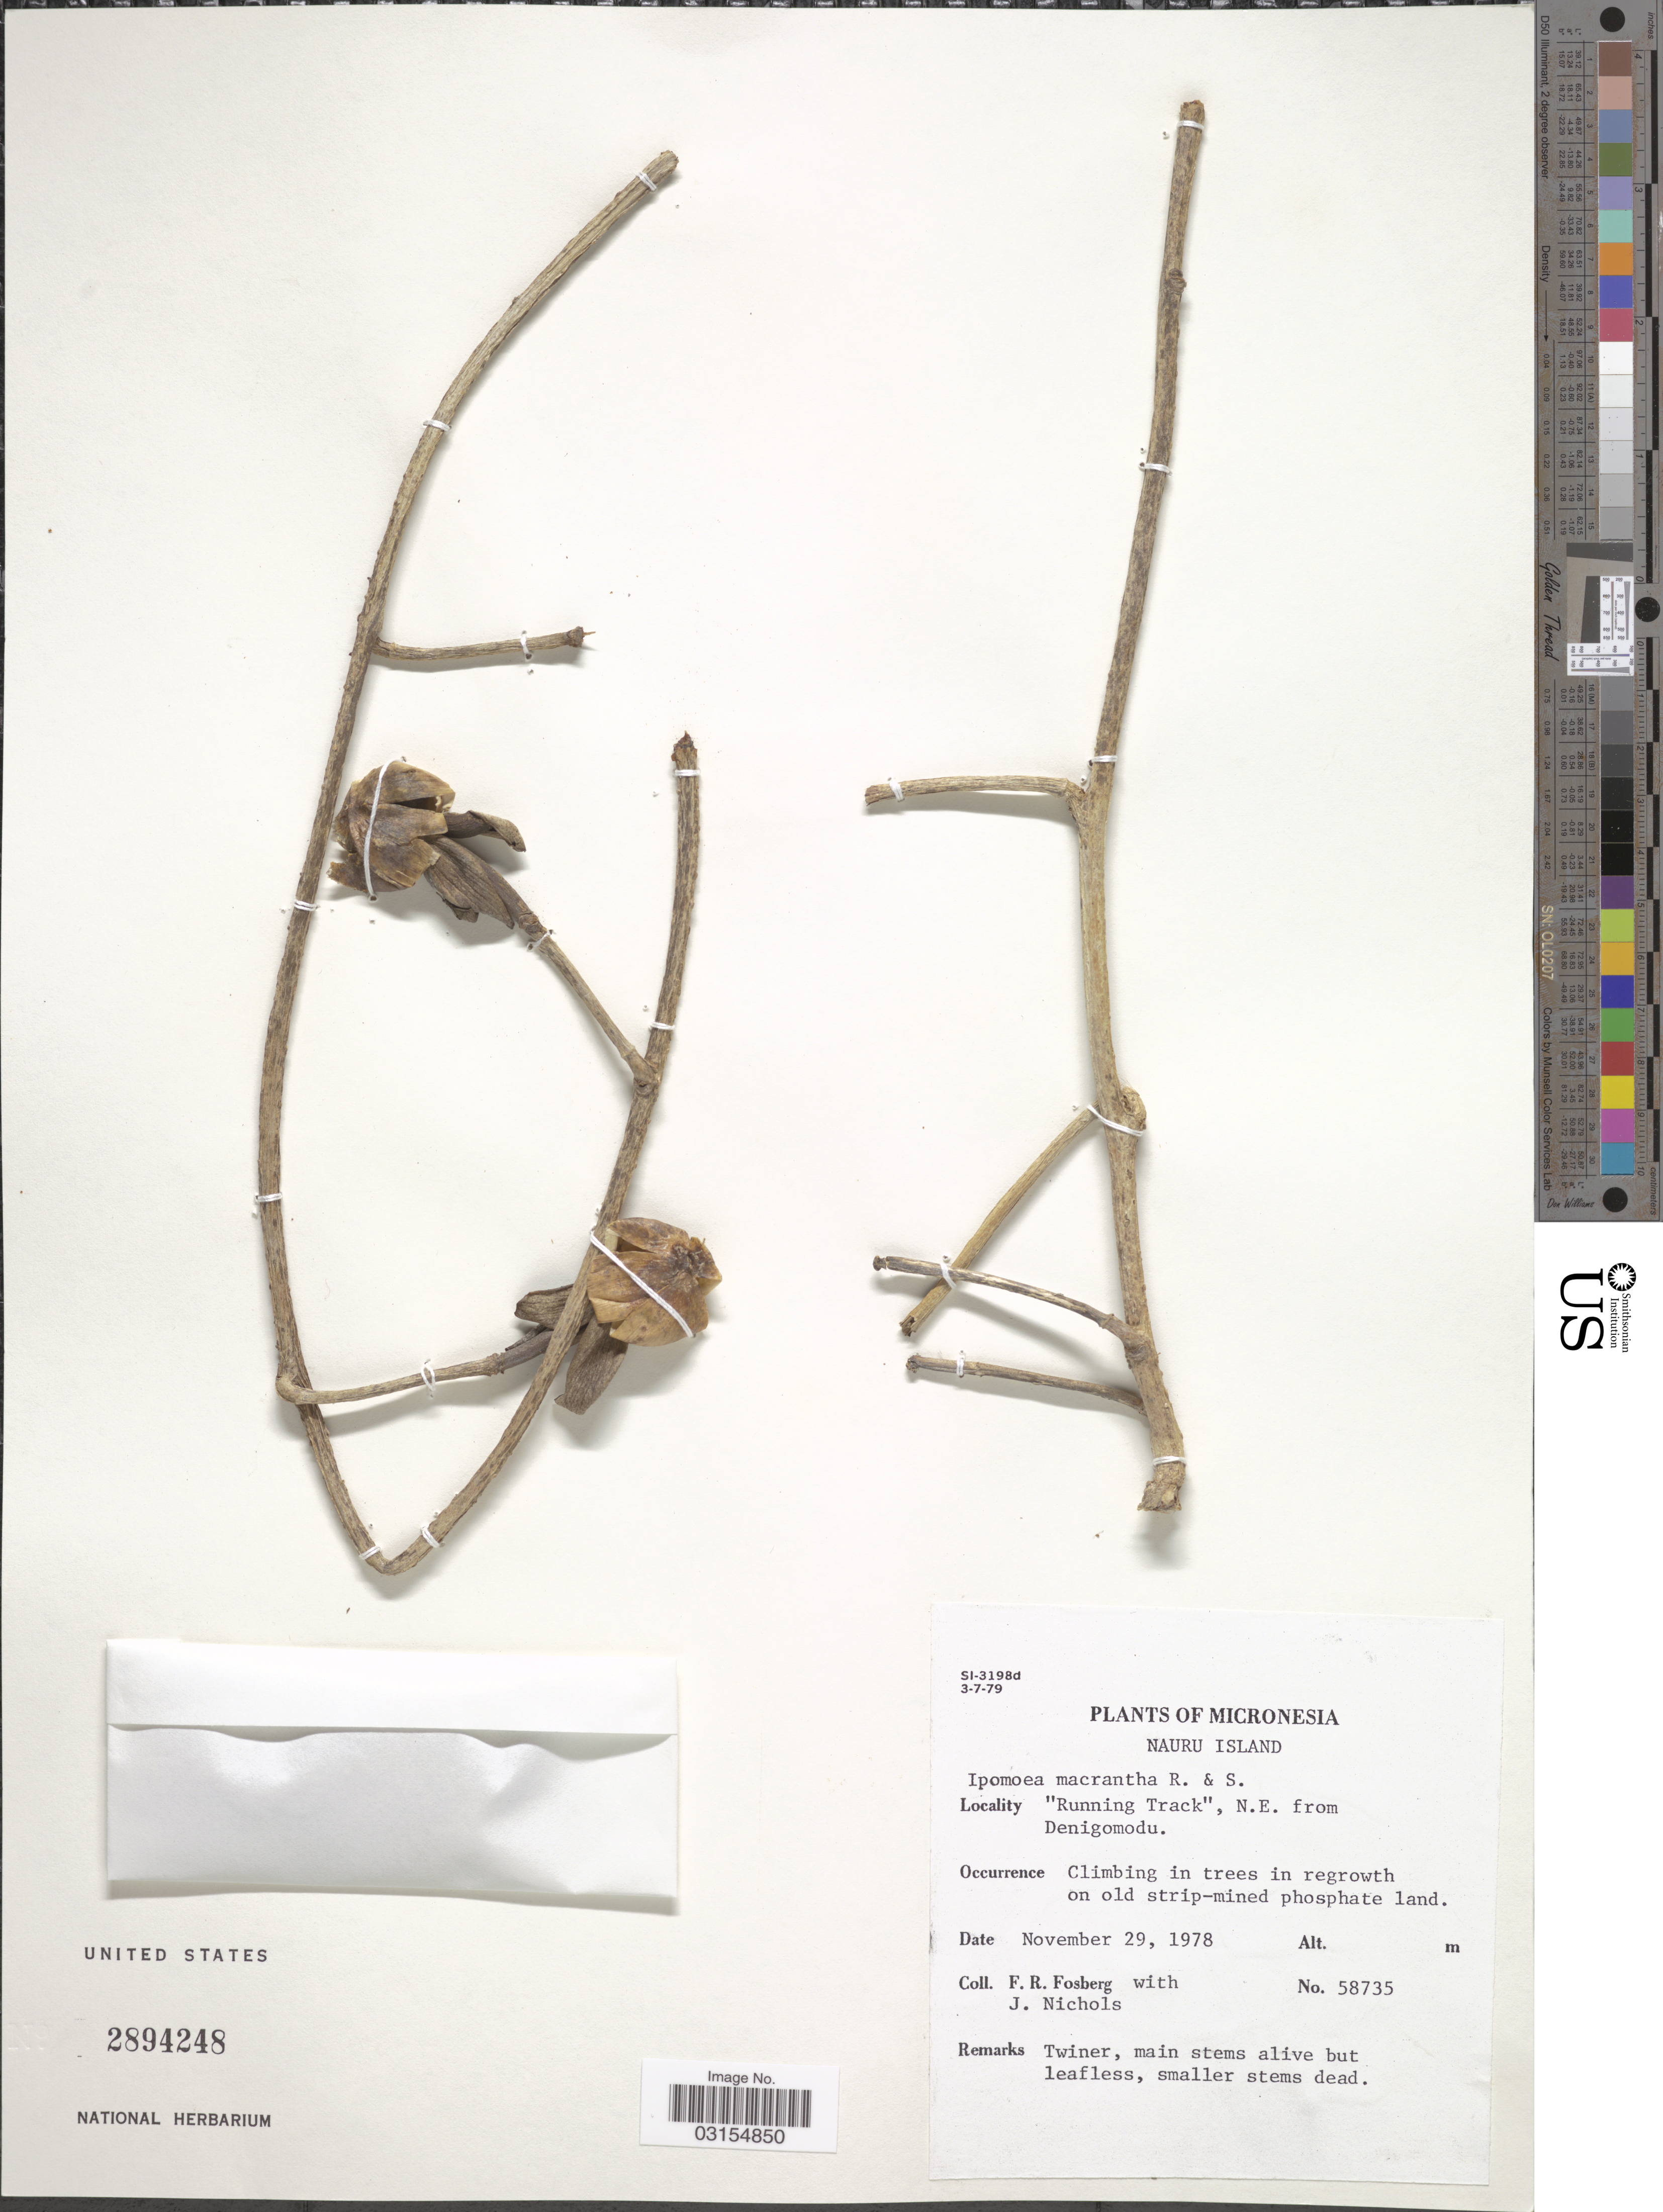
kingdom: Plantae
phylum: Tracheophyta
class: Magnoliopsida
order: Solanales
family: Convolvulaceae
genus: Ipomoea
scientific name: Ipomoea violacea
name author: L.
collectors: F. R. Fosberg & J. Nichols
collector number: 58735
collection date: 1978-11-29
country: Nauru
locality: Micronesia, Nauru Island, "Running Track", N.E. from Denigomodu.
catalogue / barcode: US 2894248